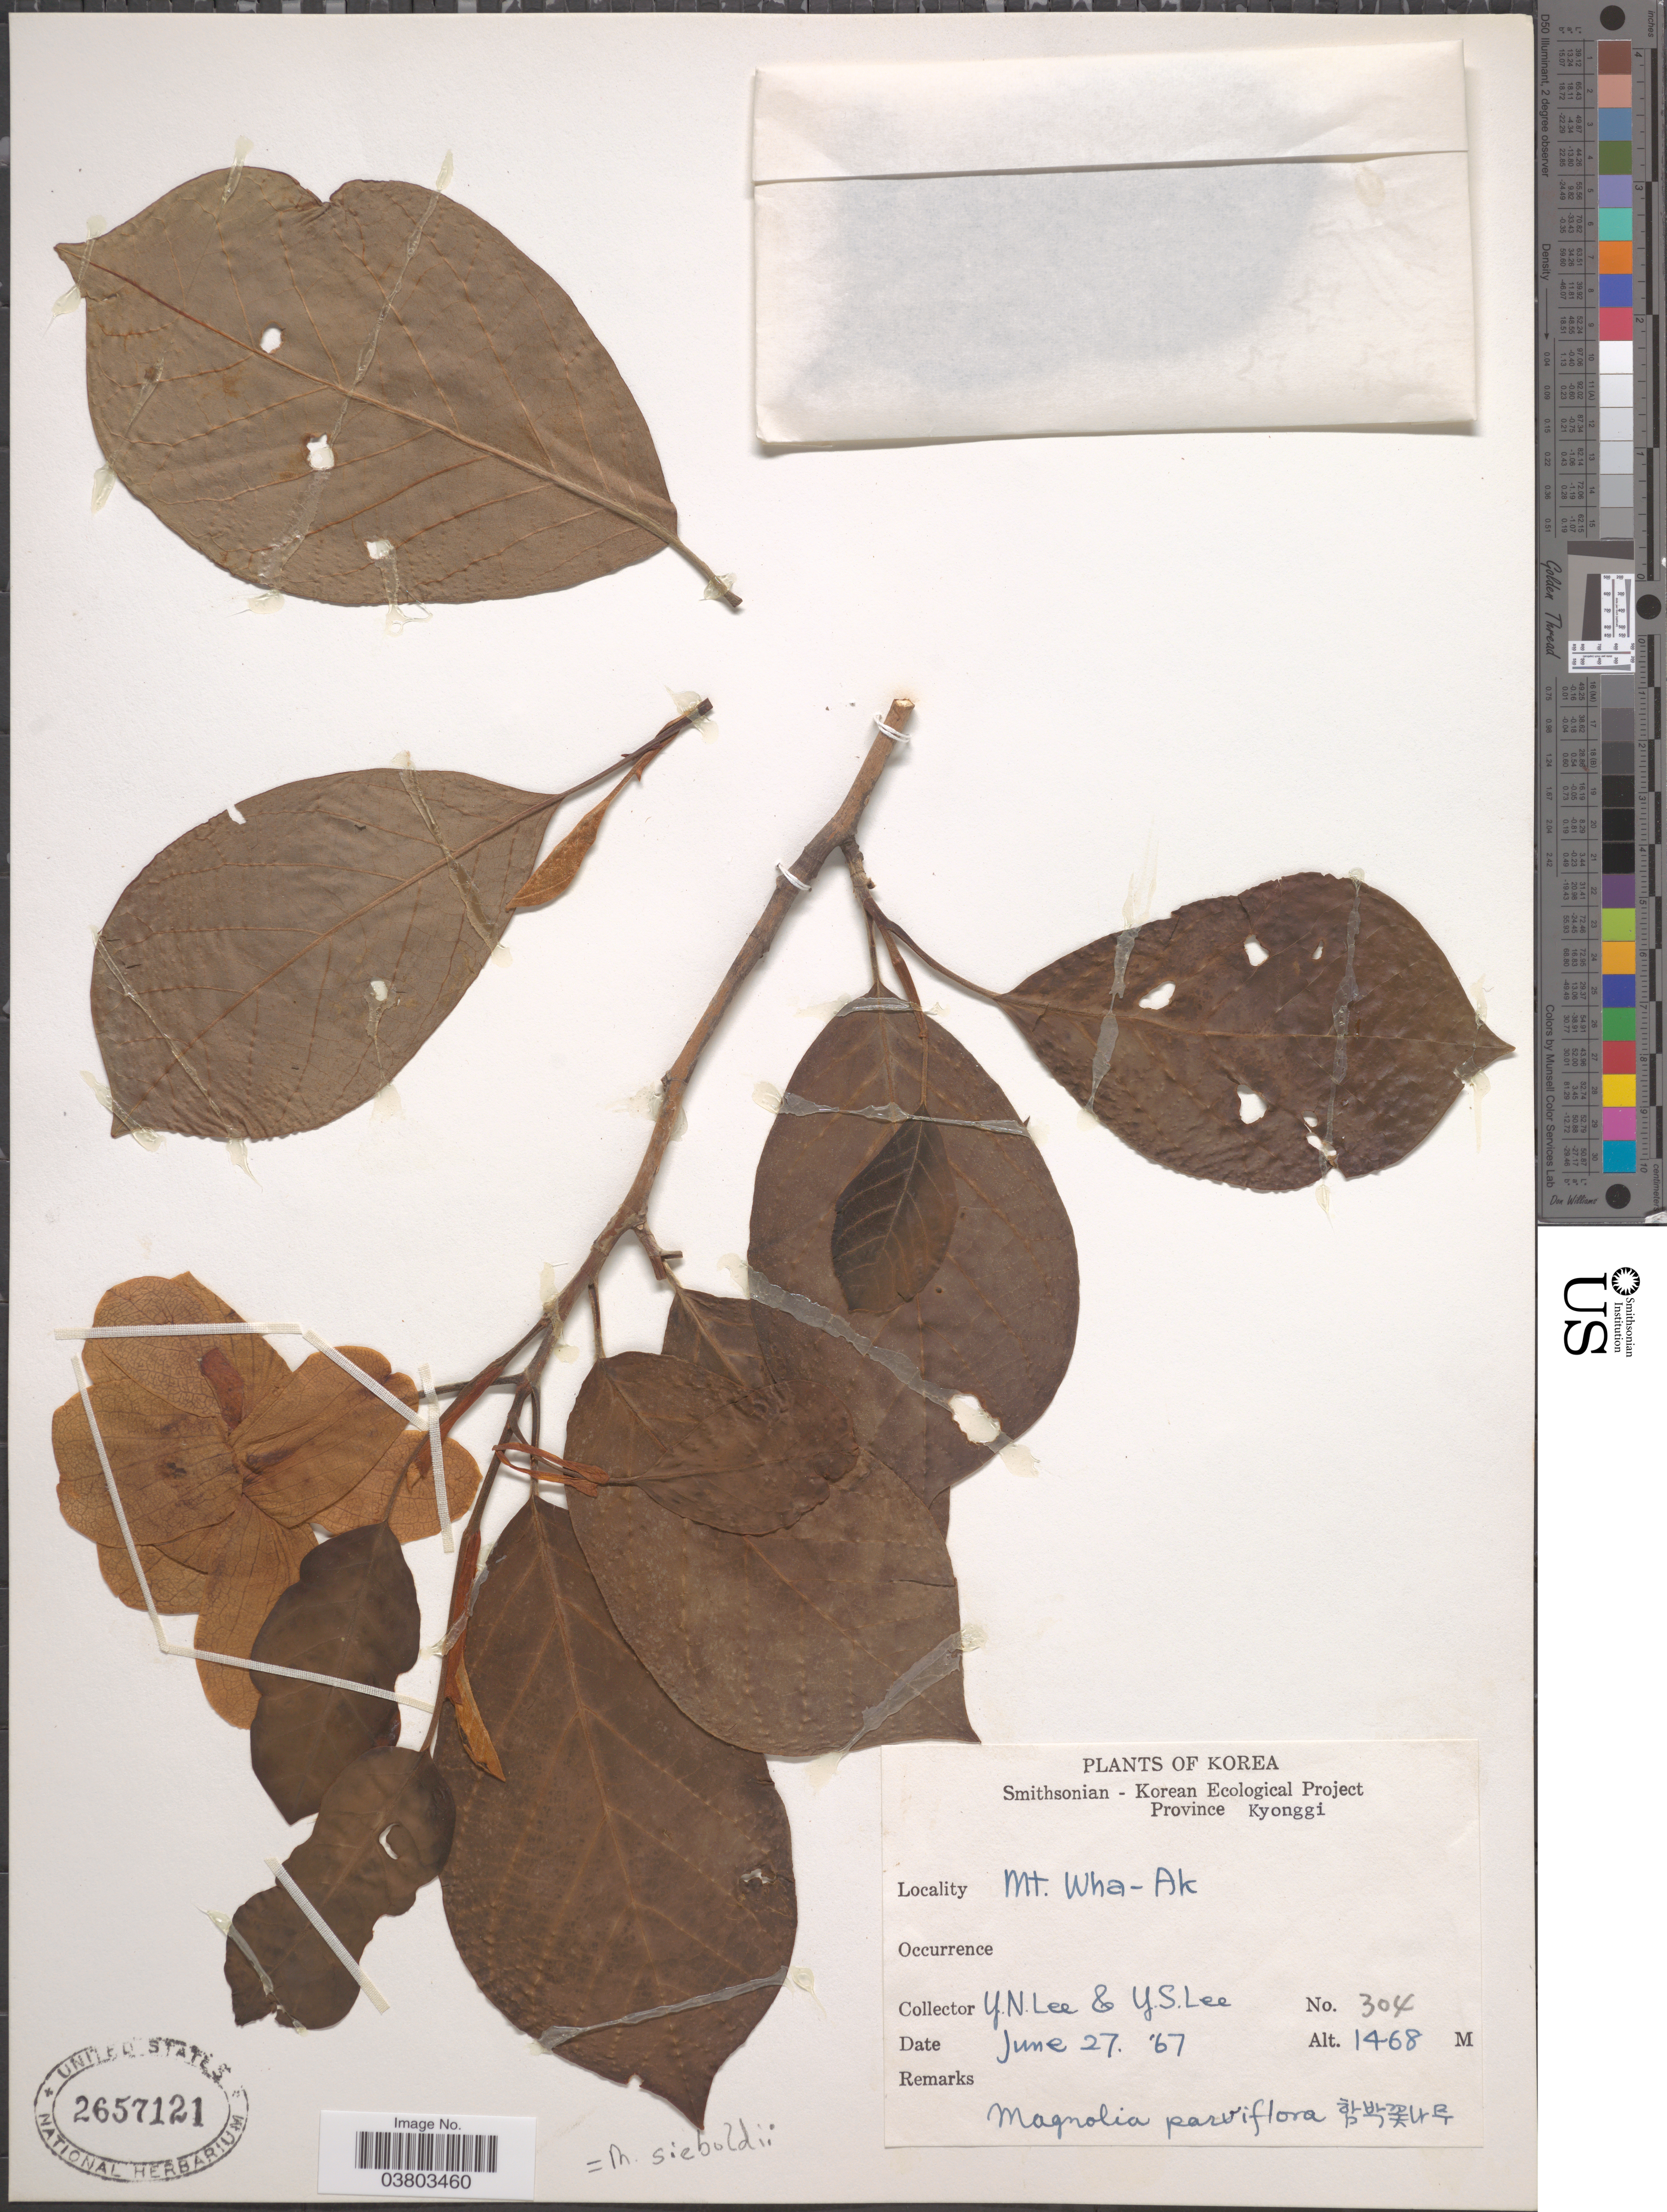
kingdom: Plantae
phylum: Tracheophyta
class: Magnoliopsida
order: Magnoliales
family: Magnoliaceae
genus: Magnolia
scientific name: Magnolia sieboldii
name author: K. Koch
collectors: Y. N. Lee & Y. S. Lee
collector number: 304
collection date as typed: Transcribed d/m/y: 27/6/67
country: South Korea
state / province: Gyeonggi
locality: Province Kyonggi. Mt. Wha-Ak.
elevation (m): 1468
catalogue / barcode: US 2657121